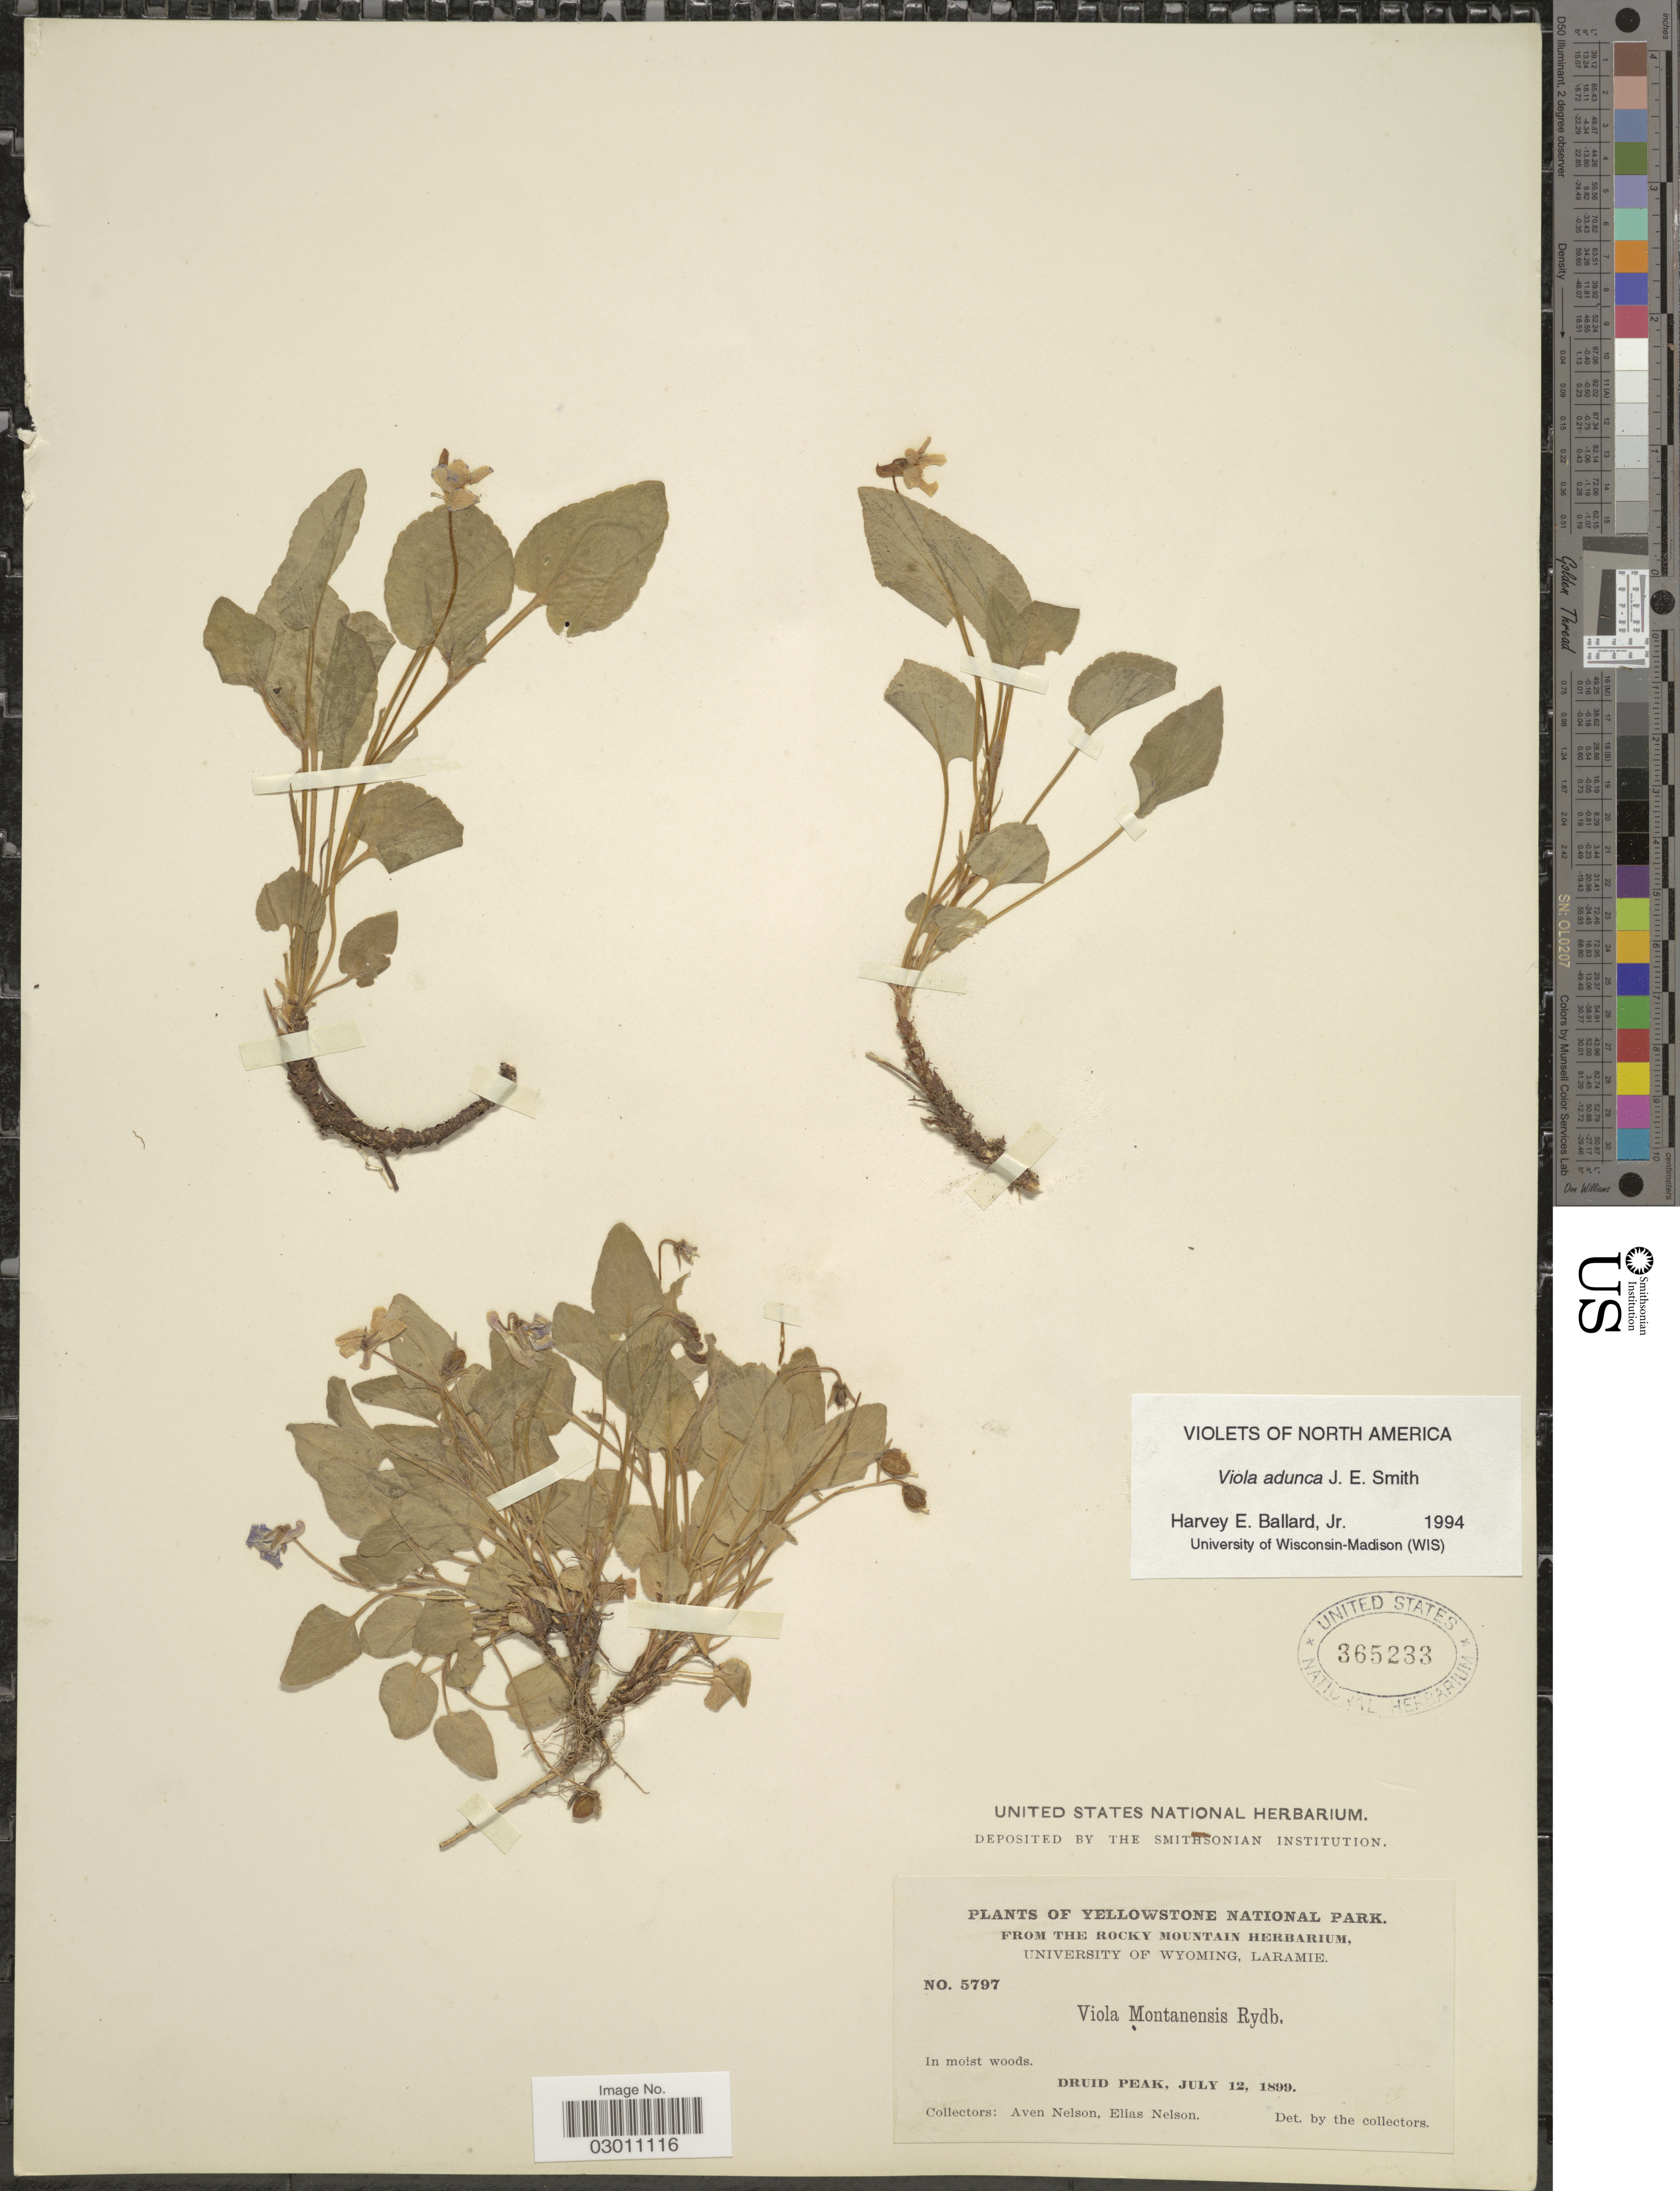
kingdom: Plantae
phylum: Tracheophyta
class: Magnoliopsida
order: Malpighiales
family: Violaceae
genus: Viola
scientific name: Viola adunca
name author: Sm.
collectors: A. Nelson & E. Nelson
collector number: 5797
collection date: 1899-07-12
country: United States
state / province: Wyoming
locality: Yellowstone National Park. Druid Peak.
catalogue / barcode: US 365233